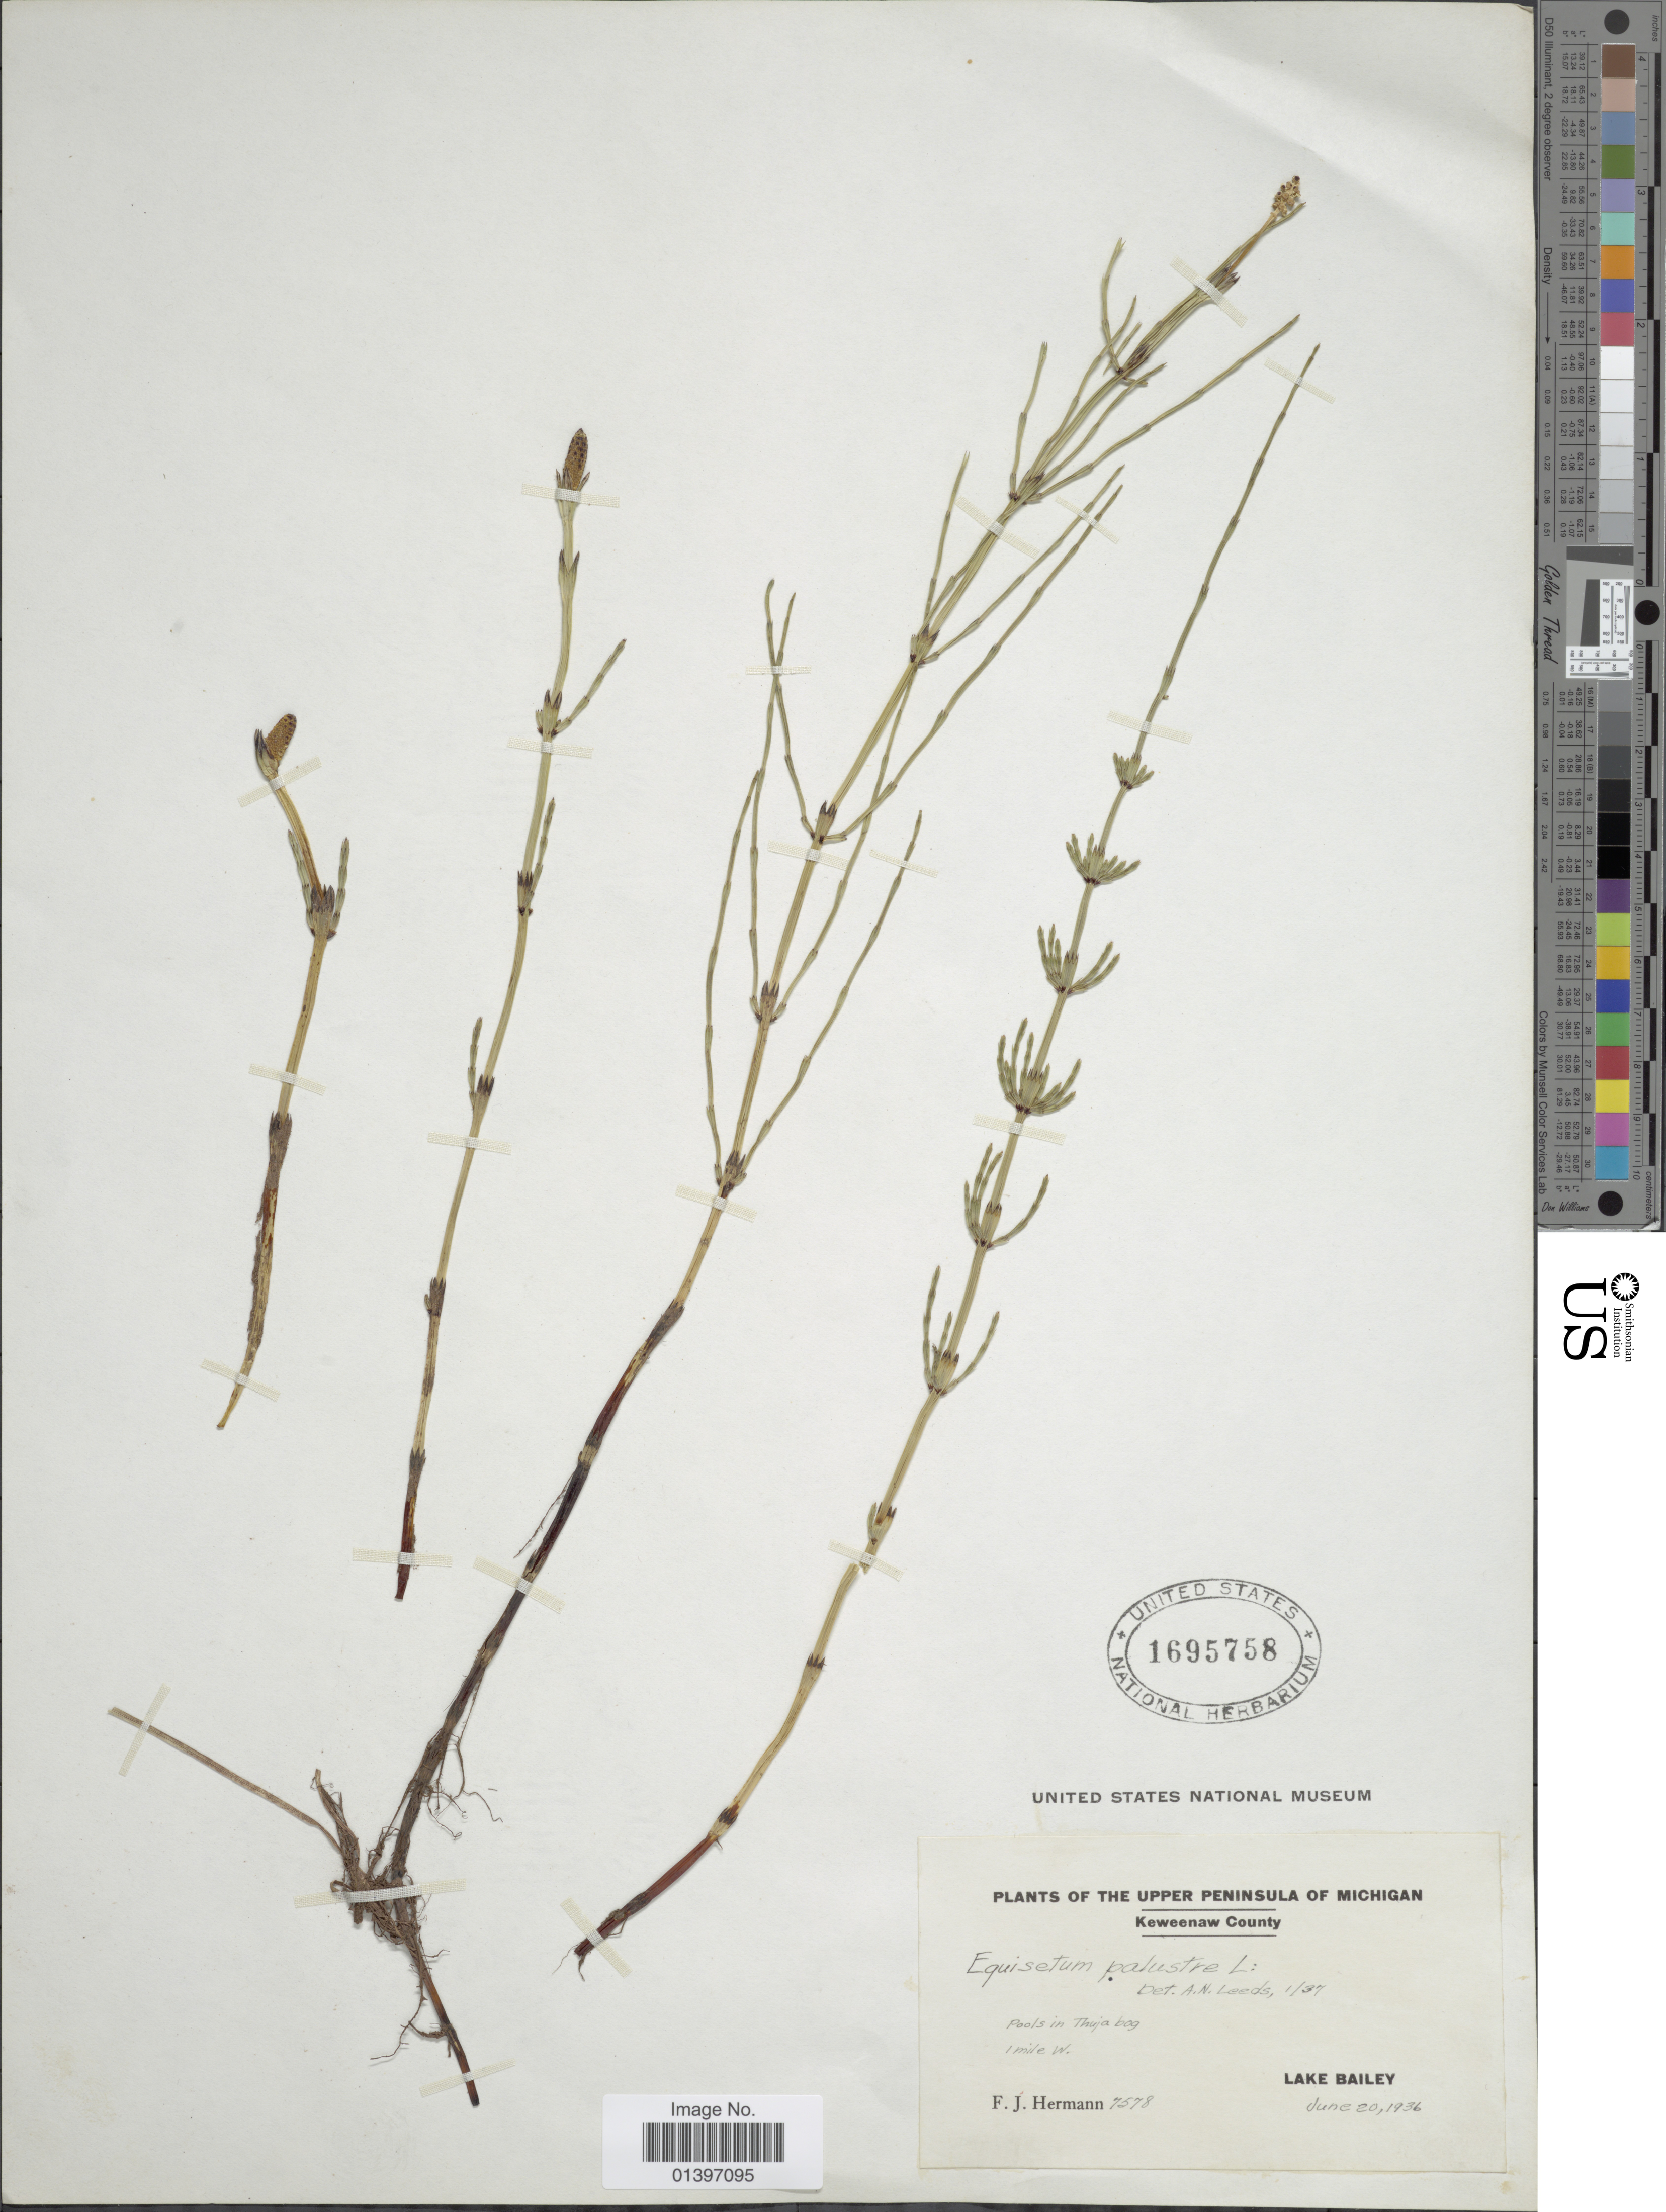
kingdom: Plantae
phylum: Tracheophyta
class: Polypodiopsida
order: Equisetales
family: Equisetaceae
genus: Equisetum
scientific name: Equisetum palustre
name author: L.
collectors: F. J. Hermann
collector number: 7578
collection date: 1936-06-20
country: United States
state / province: Michigan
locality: Upper Peninsula of Michigan, Keweenaw County, Pools in Thuja bog, 1 mile W., Lake Bailey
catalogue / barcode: US 1695758